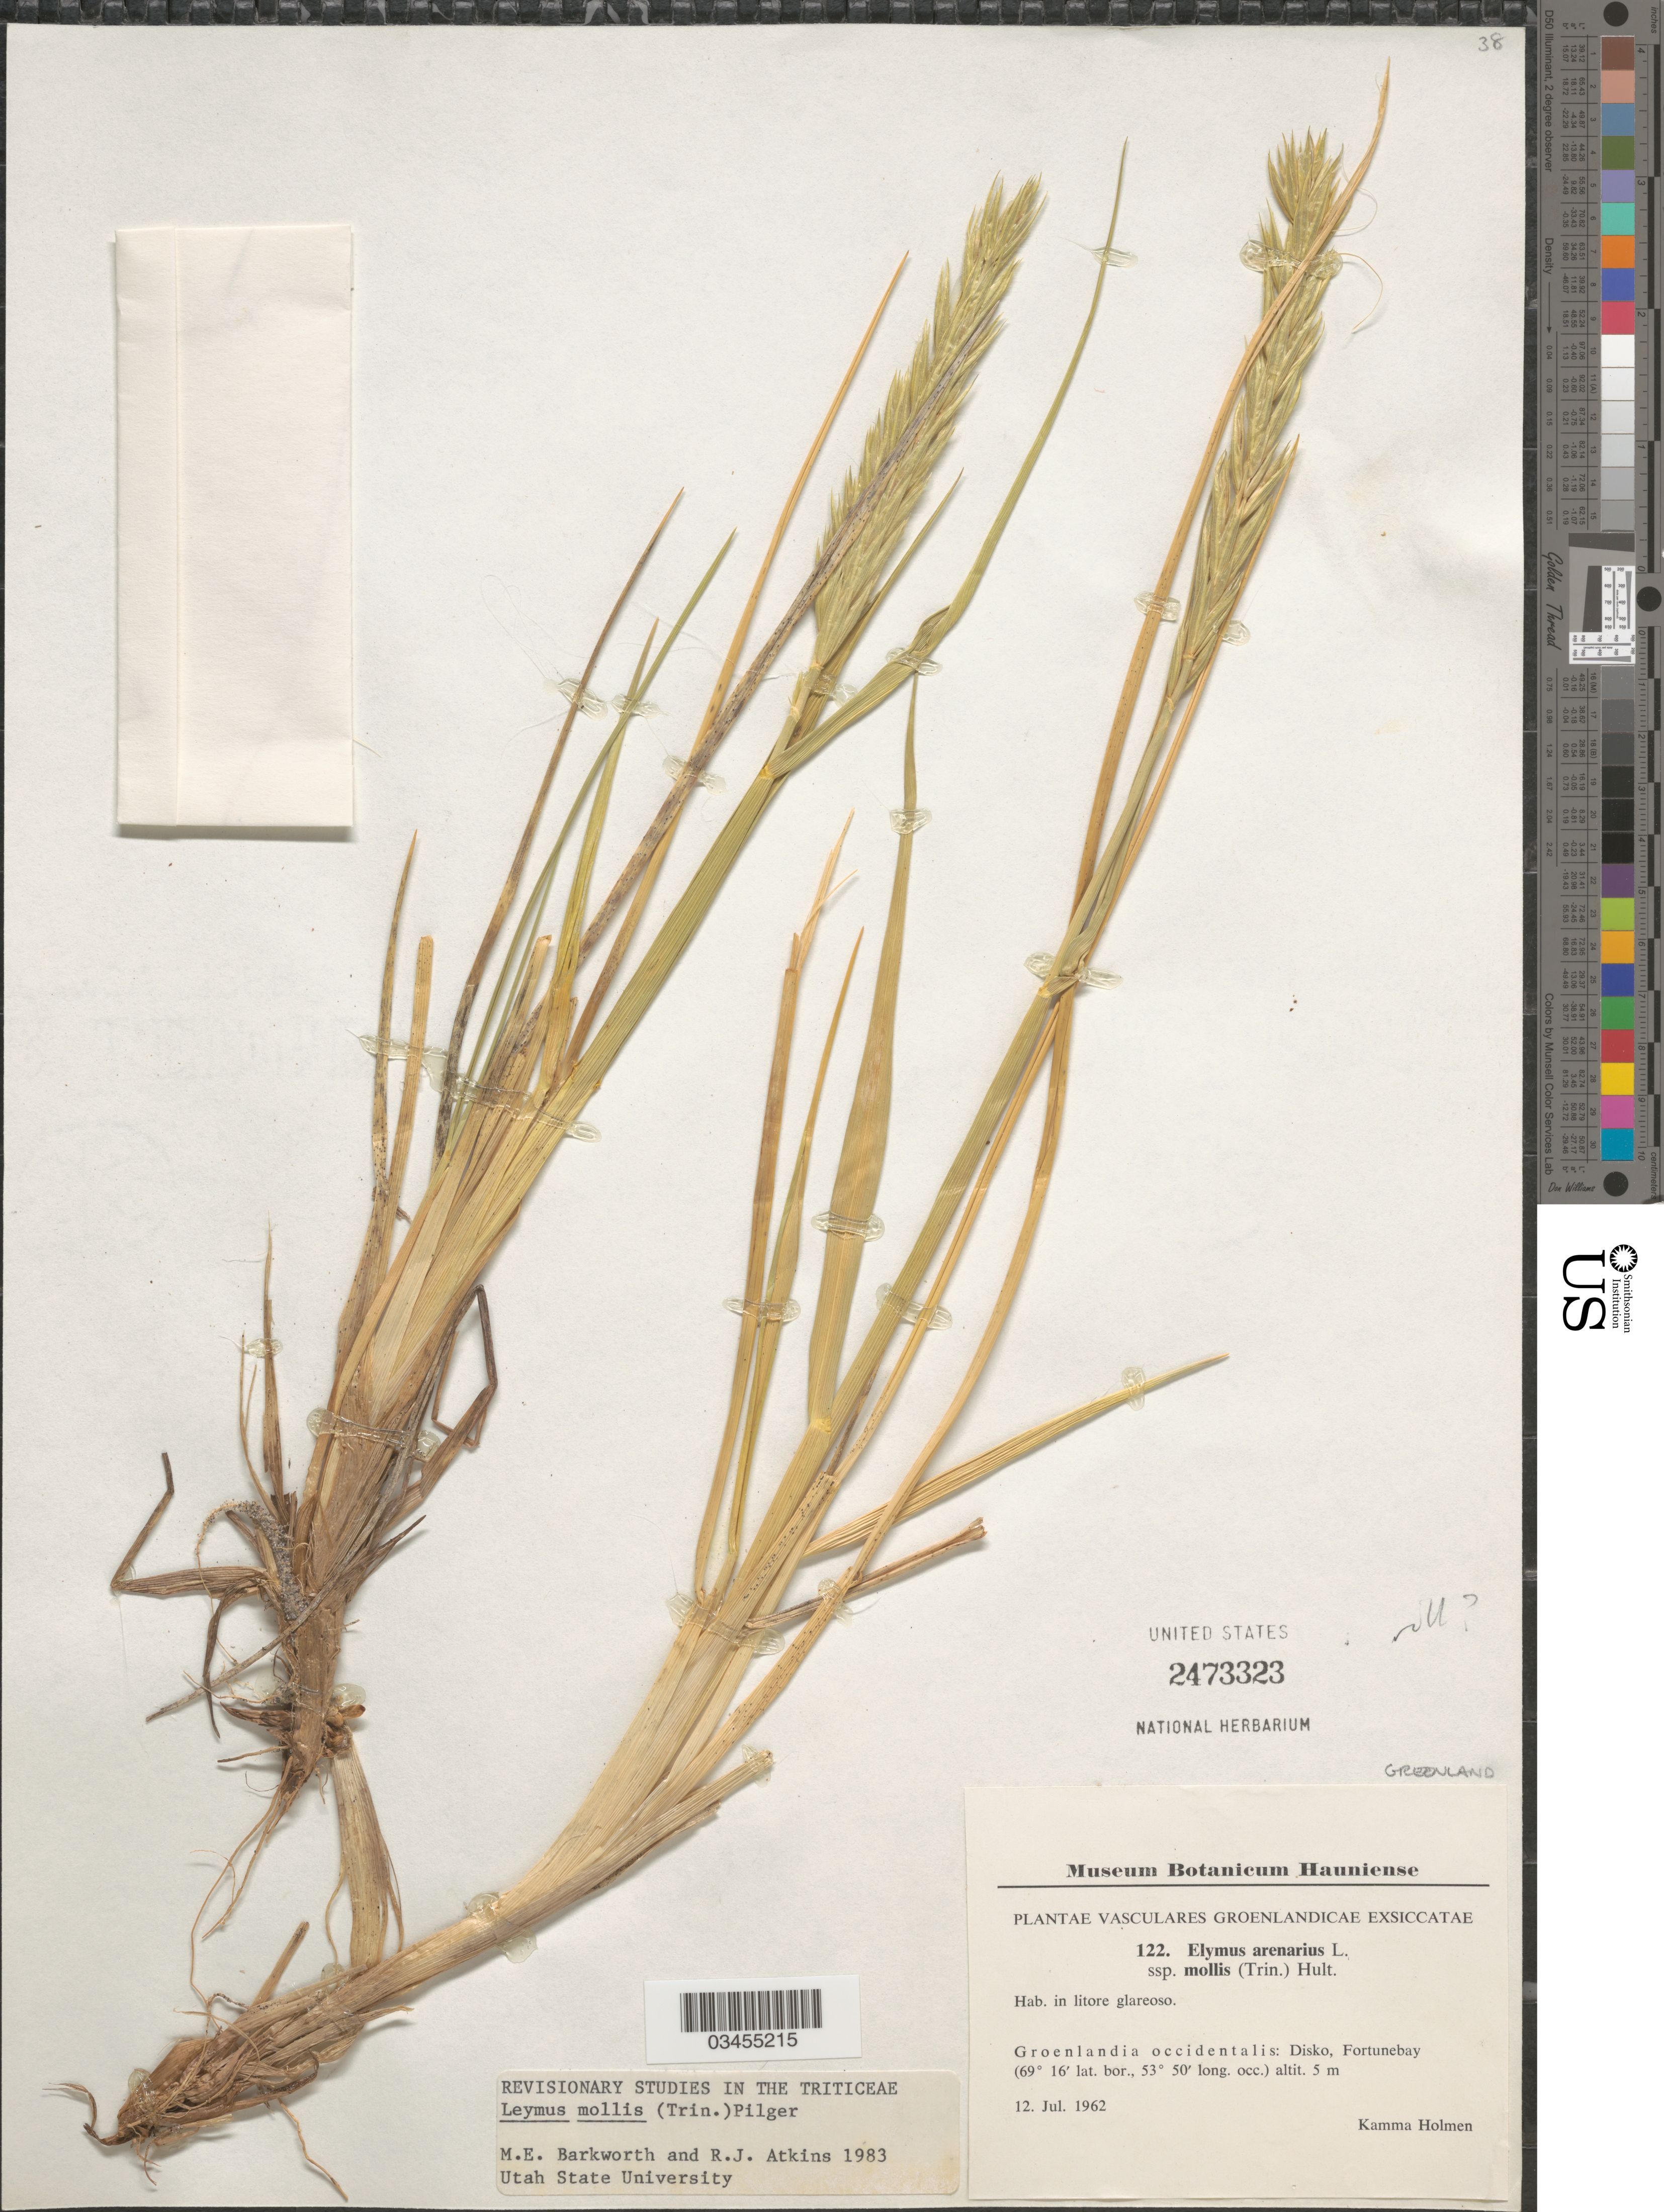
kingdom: Plantae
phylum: Tracheophyta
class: Liliopsida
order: Poales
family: Poaceae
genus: Leymus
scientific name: Leymus mollis subsp. mollis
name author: (Trin.) Pilg.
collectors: K. A. Holmen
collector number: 122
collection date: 1962-07-12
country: Greenland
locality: Groenlandia occidentalis: Disko, Fortunebay.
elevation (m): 5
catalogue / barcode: US 2473323